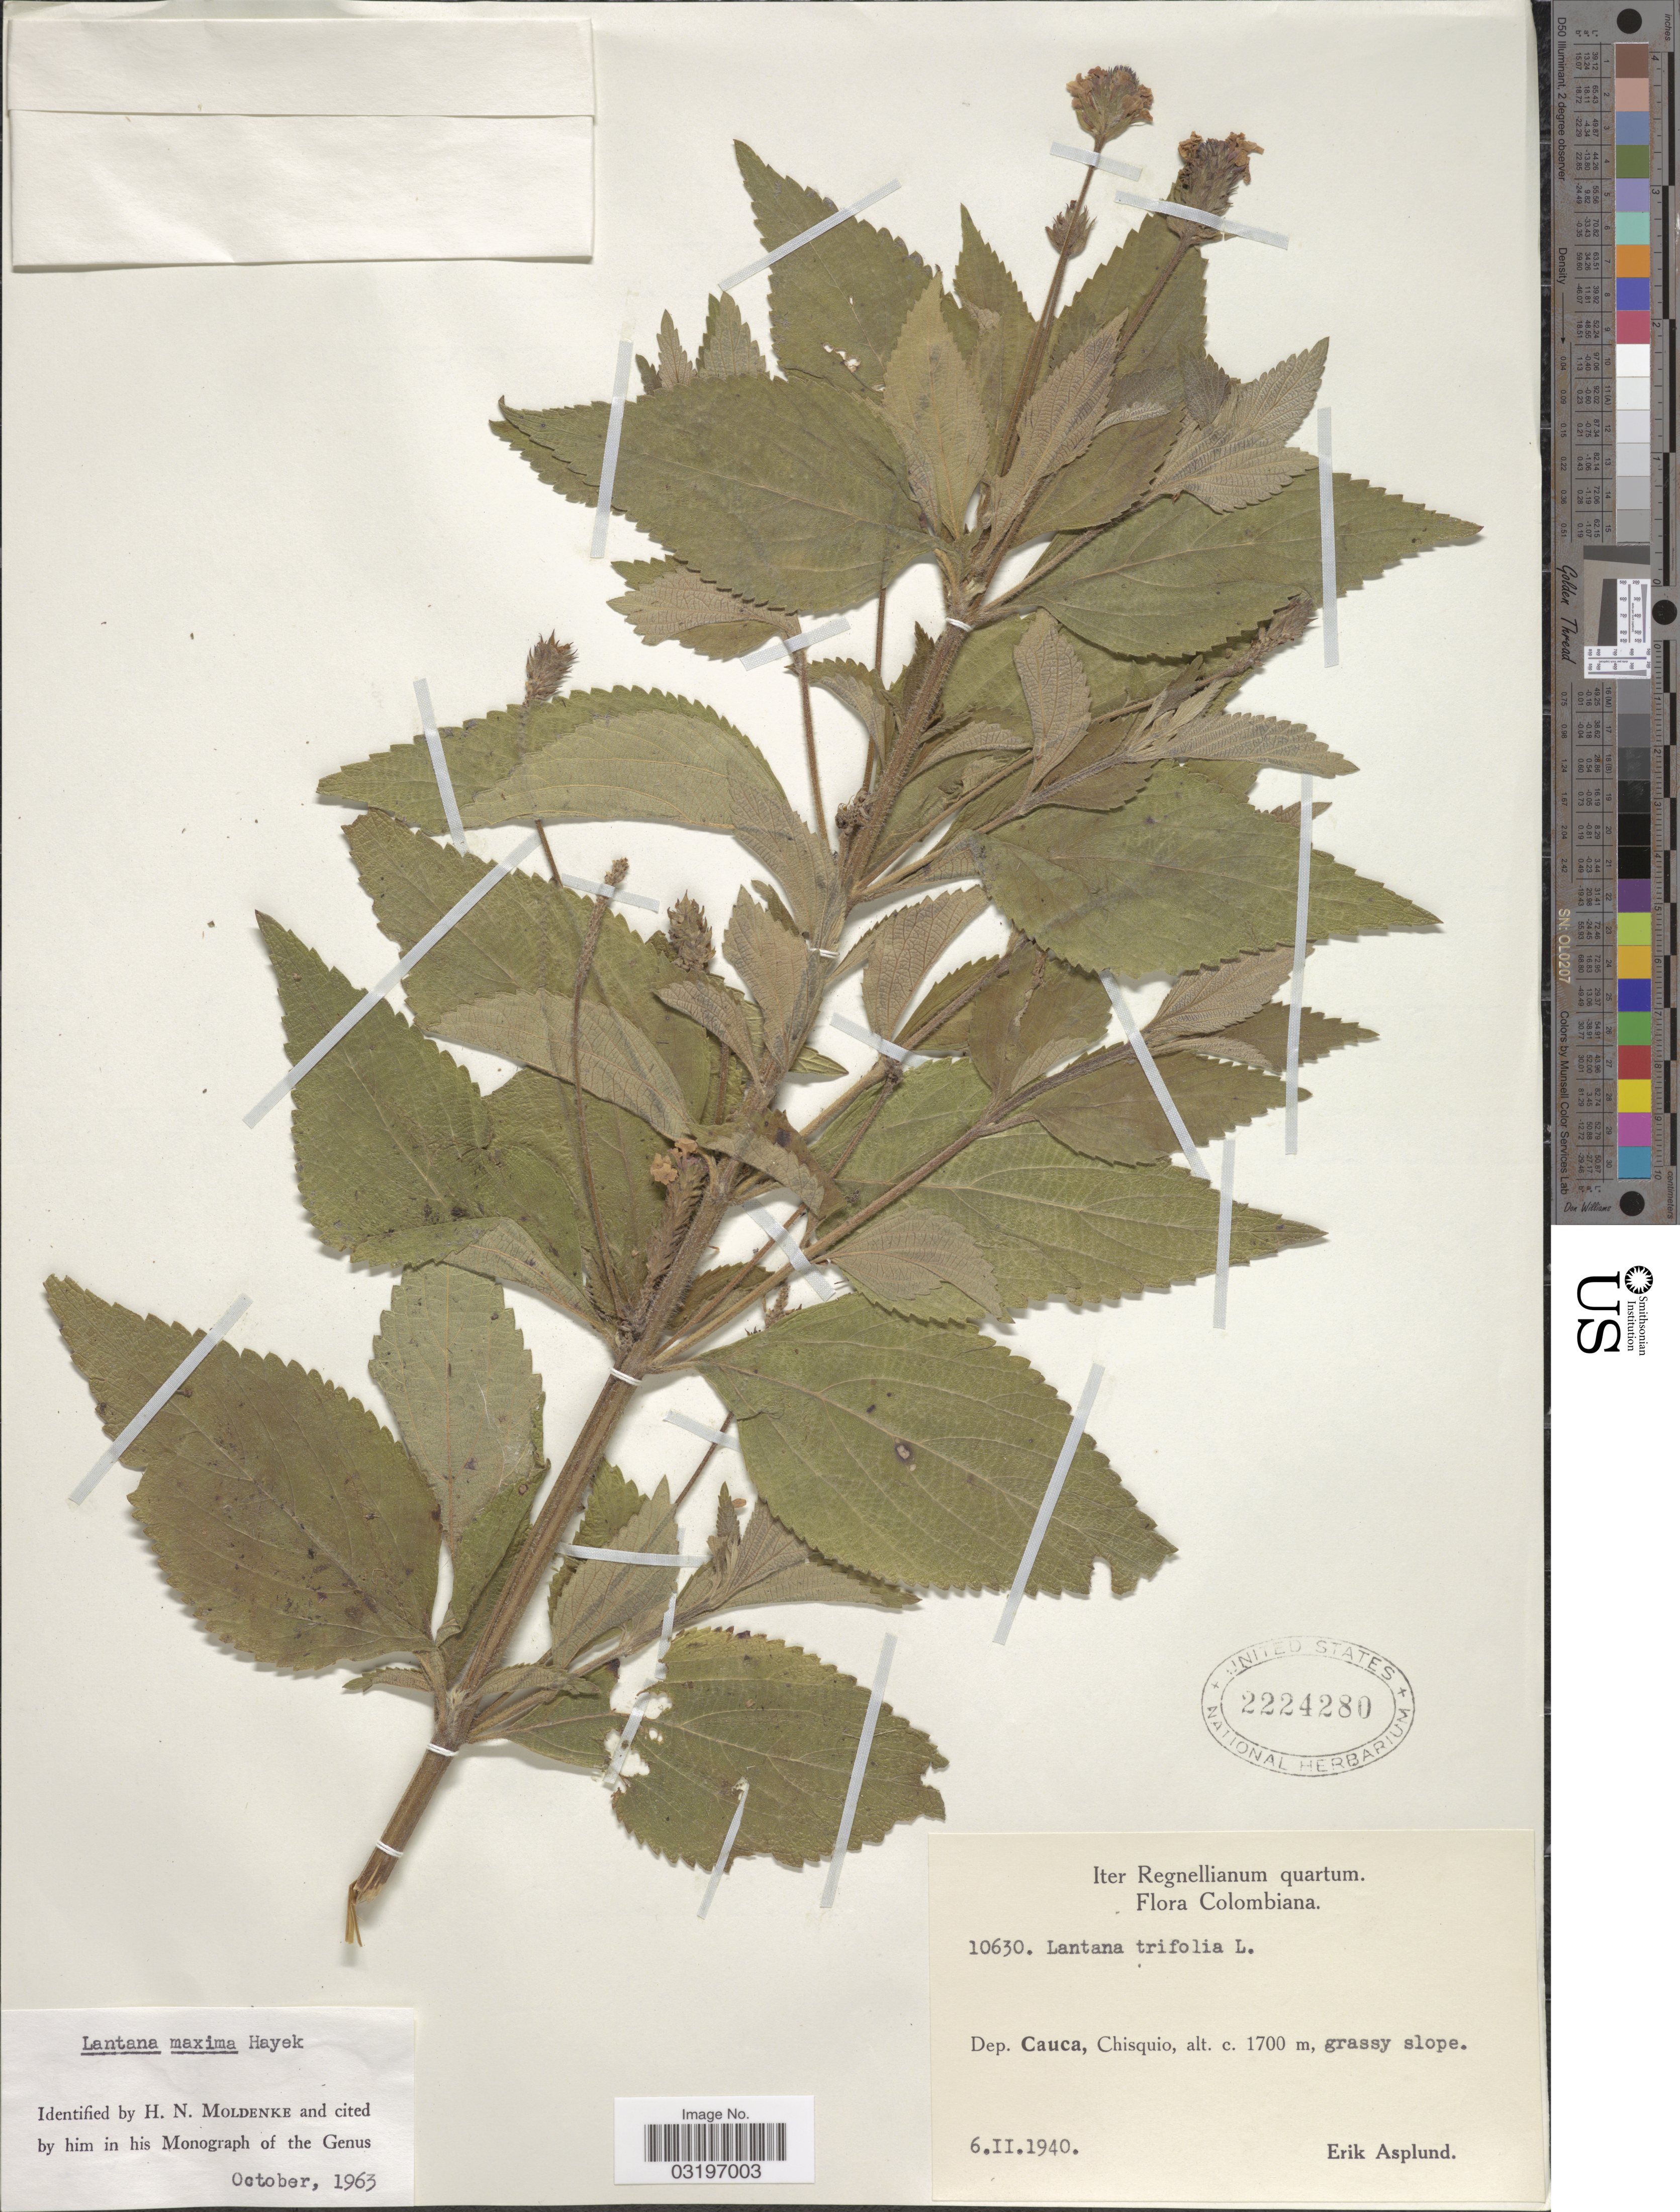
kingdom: Plantae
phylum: Tracheophyta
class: Magnoliopsida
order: Lamiales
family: Verbenaceae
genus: Lantana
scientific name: Lantana maxima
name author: Hayek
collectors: E. Asplund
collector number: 10630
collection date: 1940-02-06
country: Colombia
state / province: Cauca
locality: Dep. Cauca, Chisquio.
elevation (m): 1700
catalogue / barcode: US 2224280